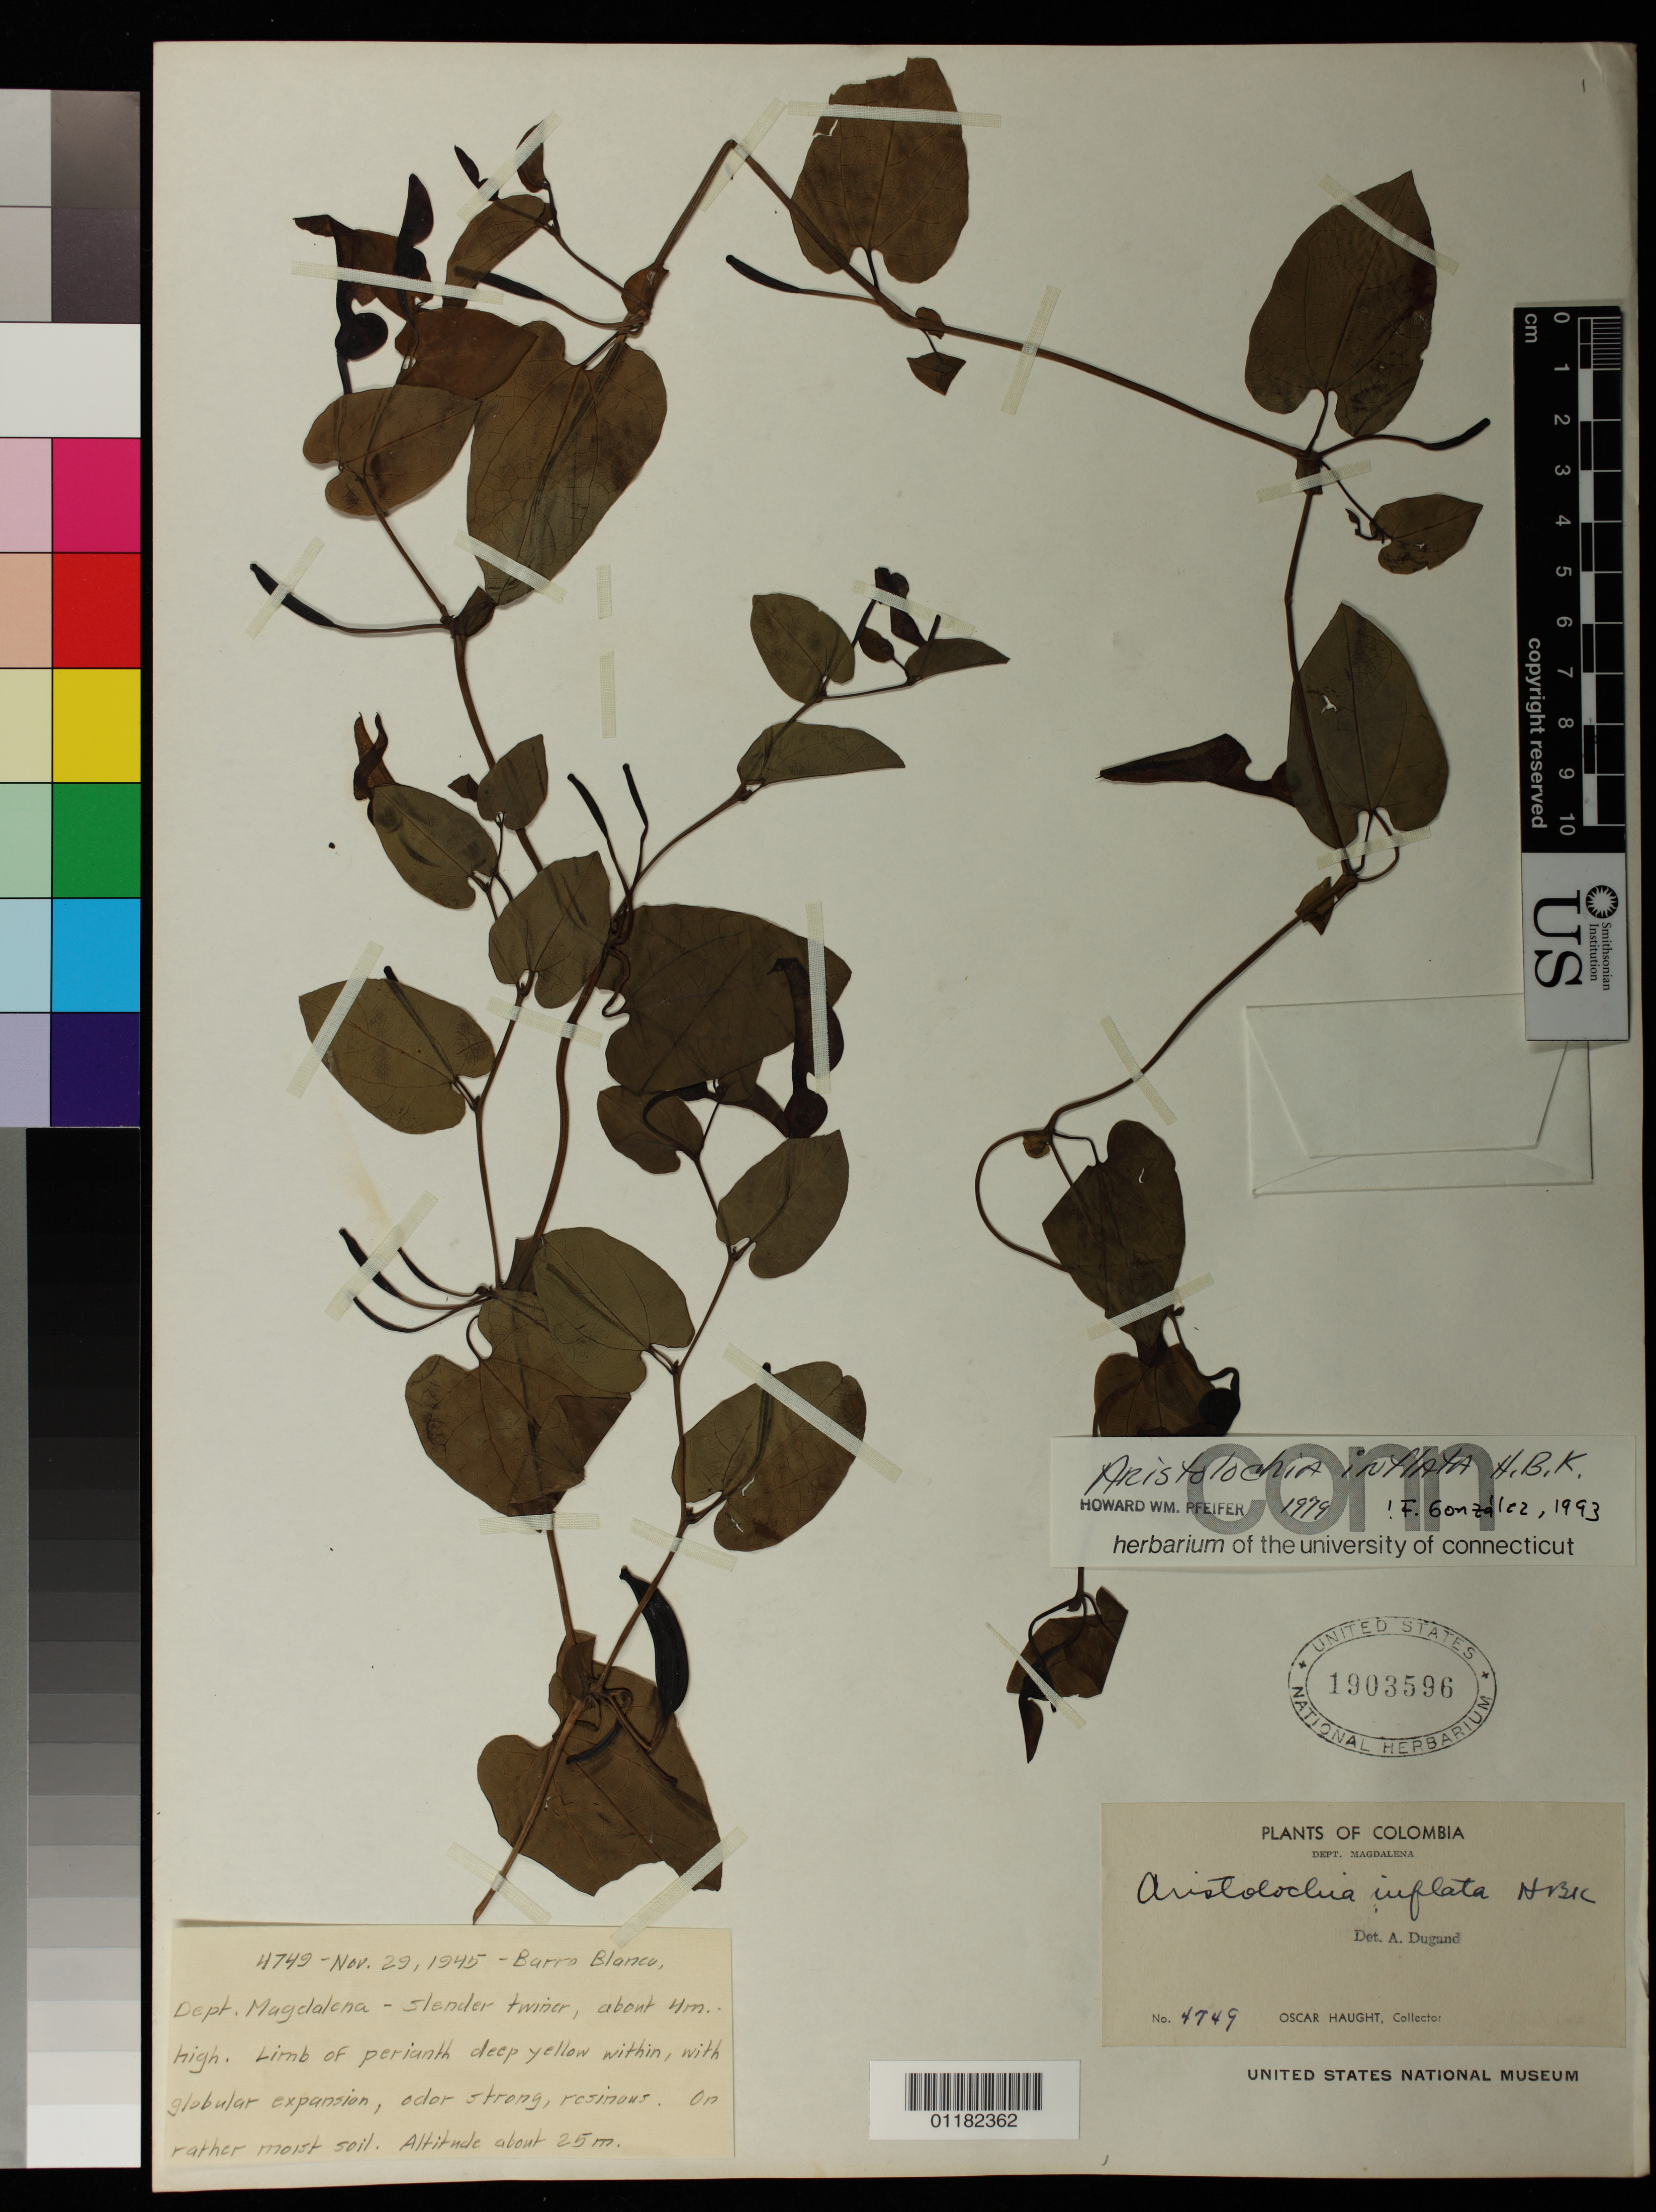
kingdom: Plantae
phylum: Tracheophyta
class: Magnoliopsida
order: Piperales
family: Aristolochiaceae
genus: Aristolochia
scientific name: Aristolochia inflata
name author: Kunth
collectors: O. L. Haught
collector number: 2749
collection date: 1945-11-29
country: Colombia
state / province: Magdalena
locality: Barra Blanco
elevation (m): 25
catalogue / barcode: US 1903596